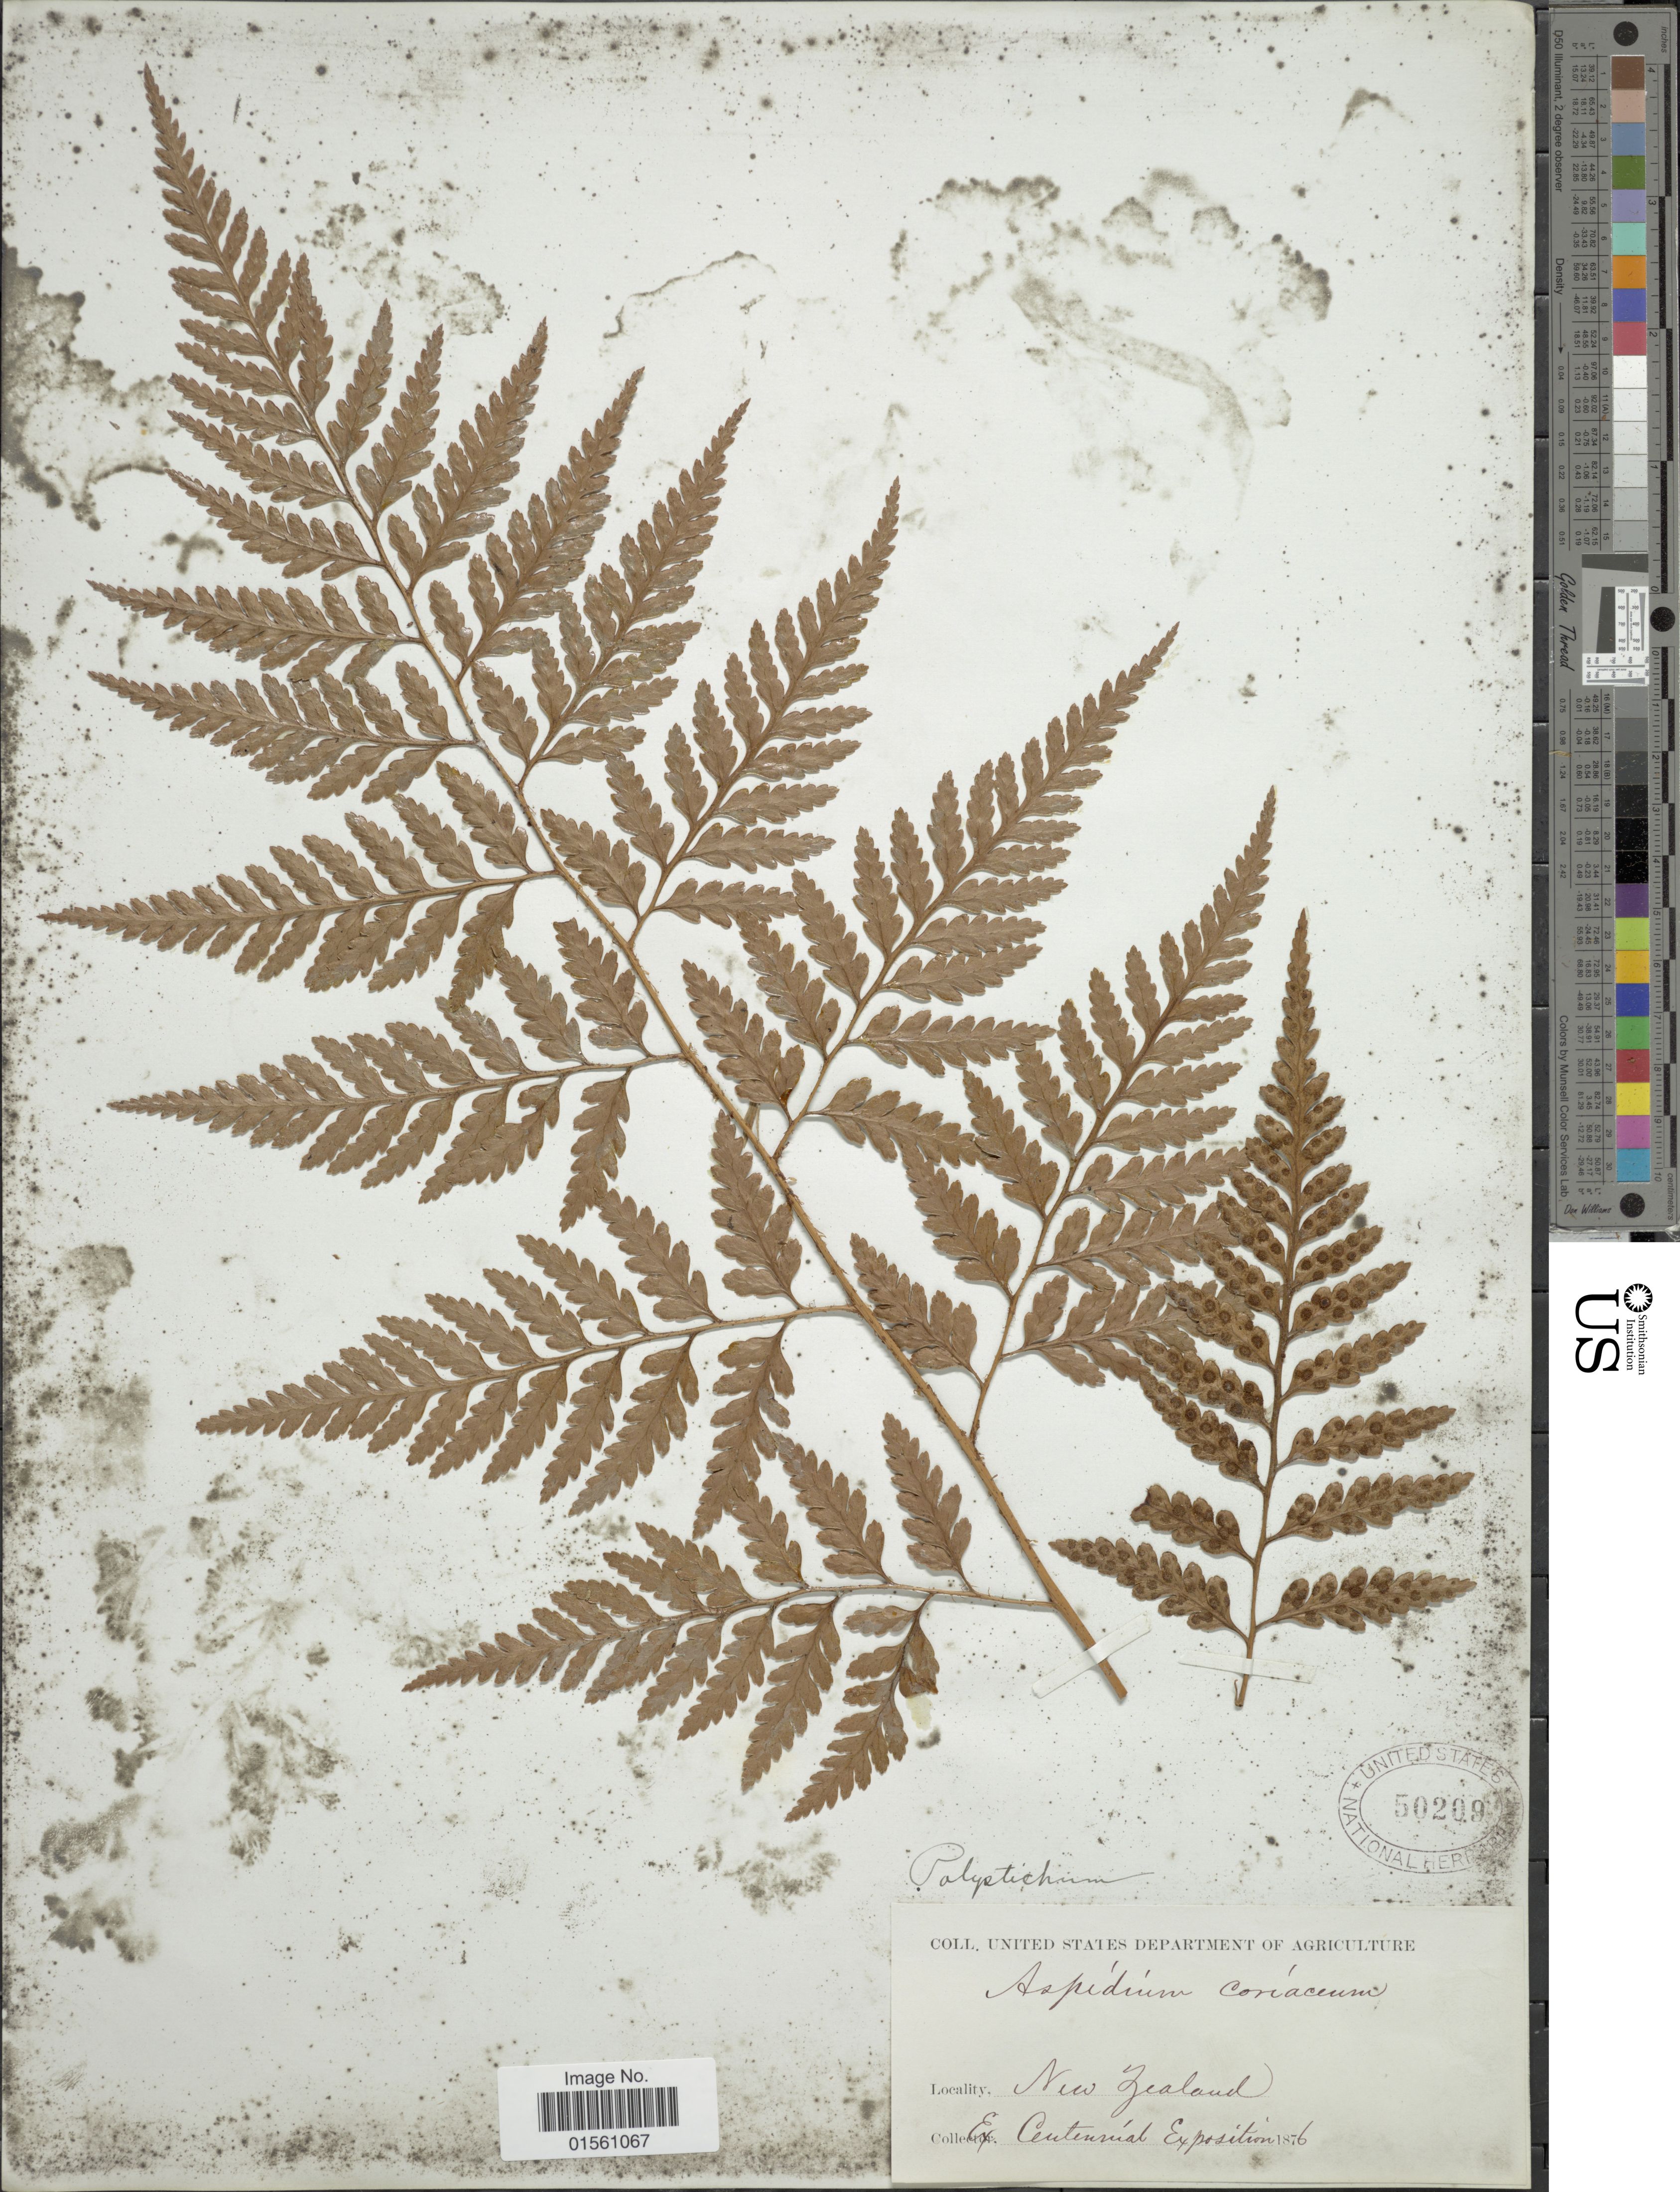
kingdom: Plantae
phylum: Tracheophyta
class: Polypodiopsida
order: Polypodiales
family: Dryopteridaceae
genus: Rumohra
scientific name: Rumohra adiantiformis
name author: (G. Forst.) Ching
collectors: ex Centennial Exposition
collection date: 1876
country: New Zealand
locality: New Zealand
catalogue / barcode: US 50209